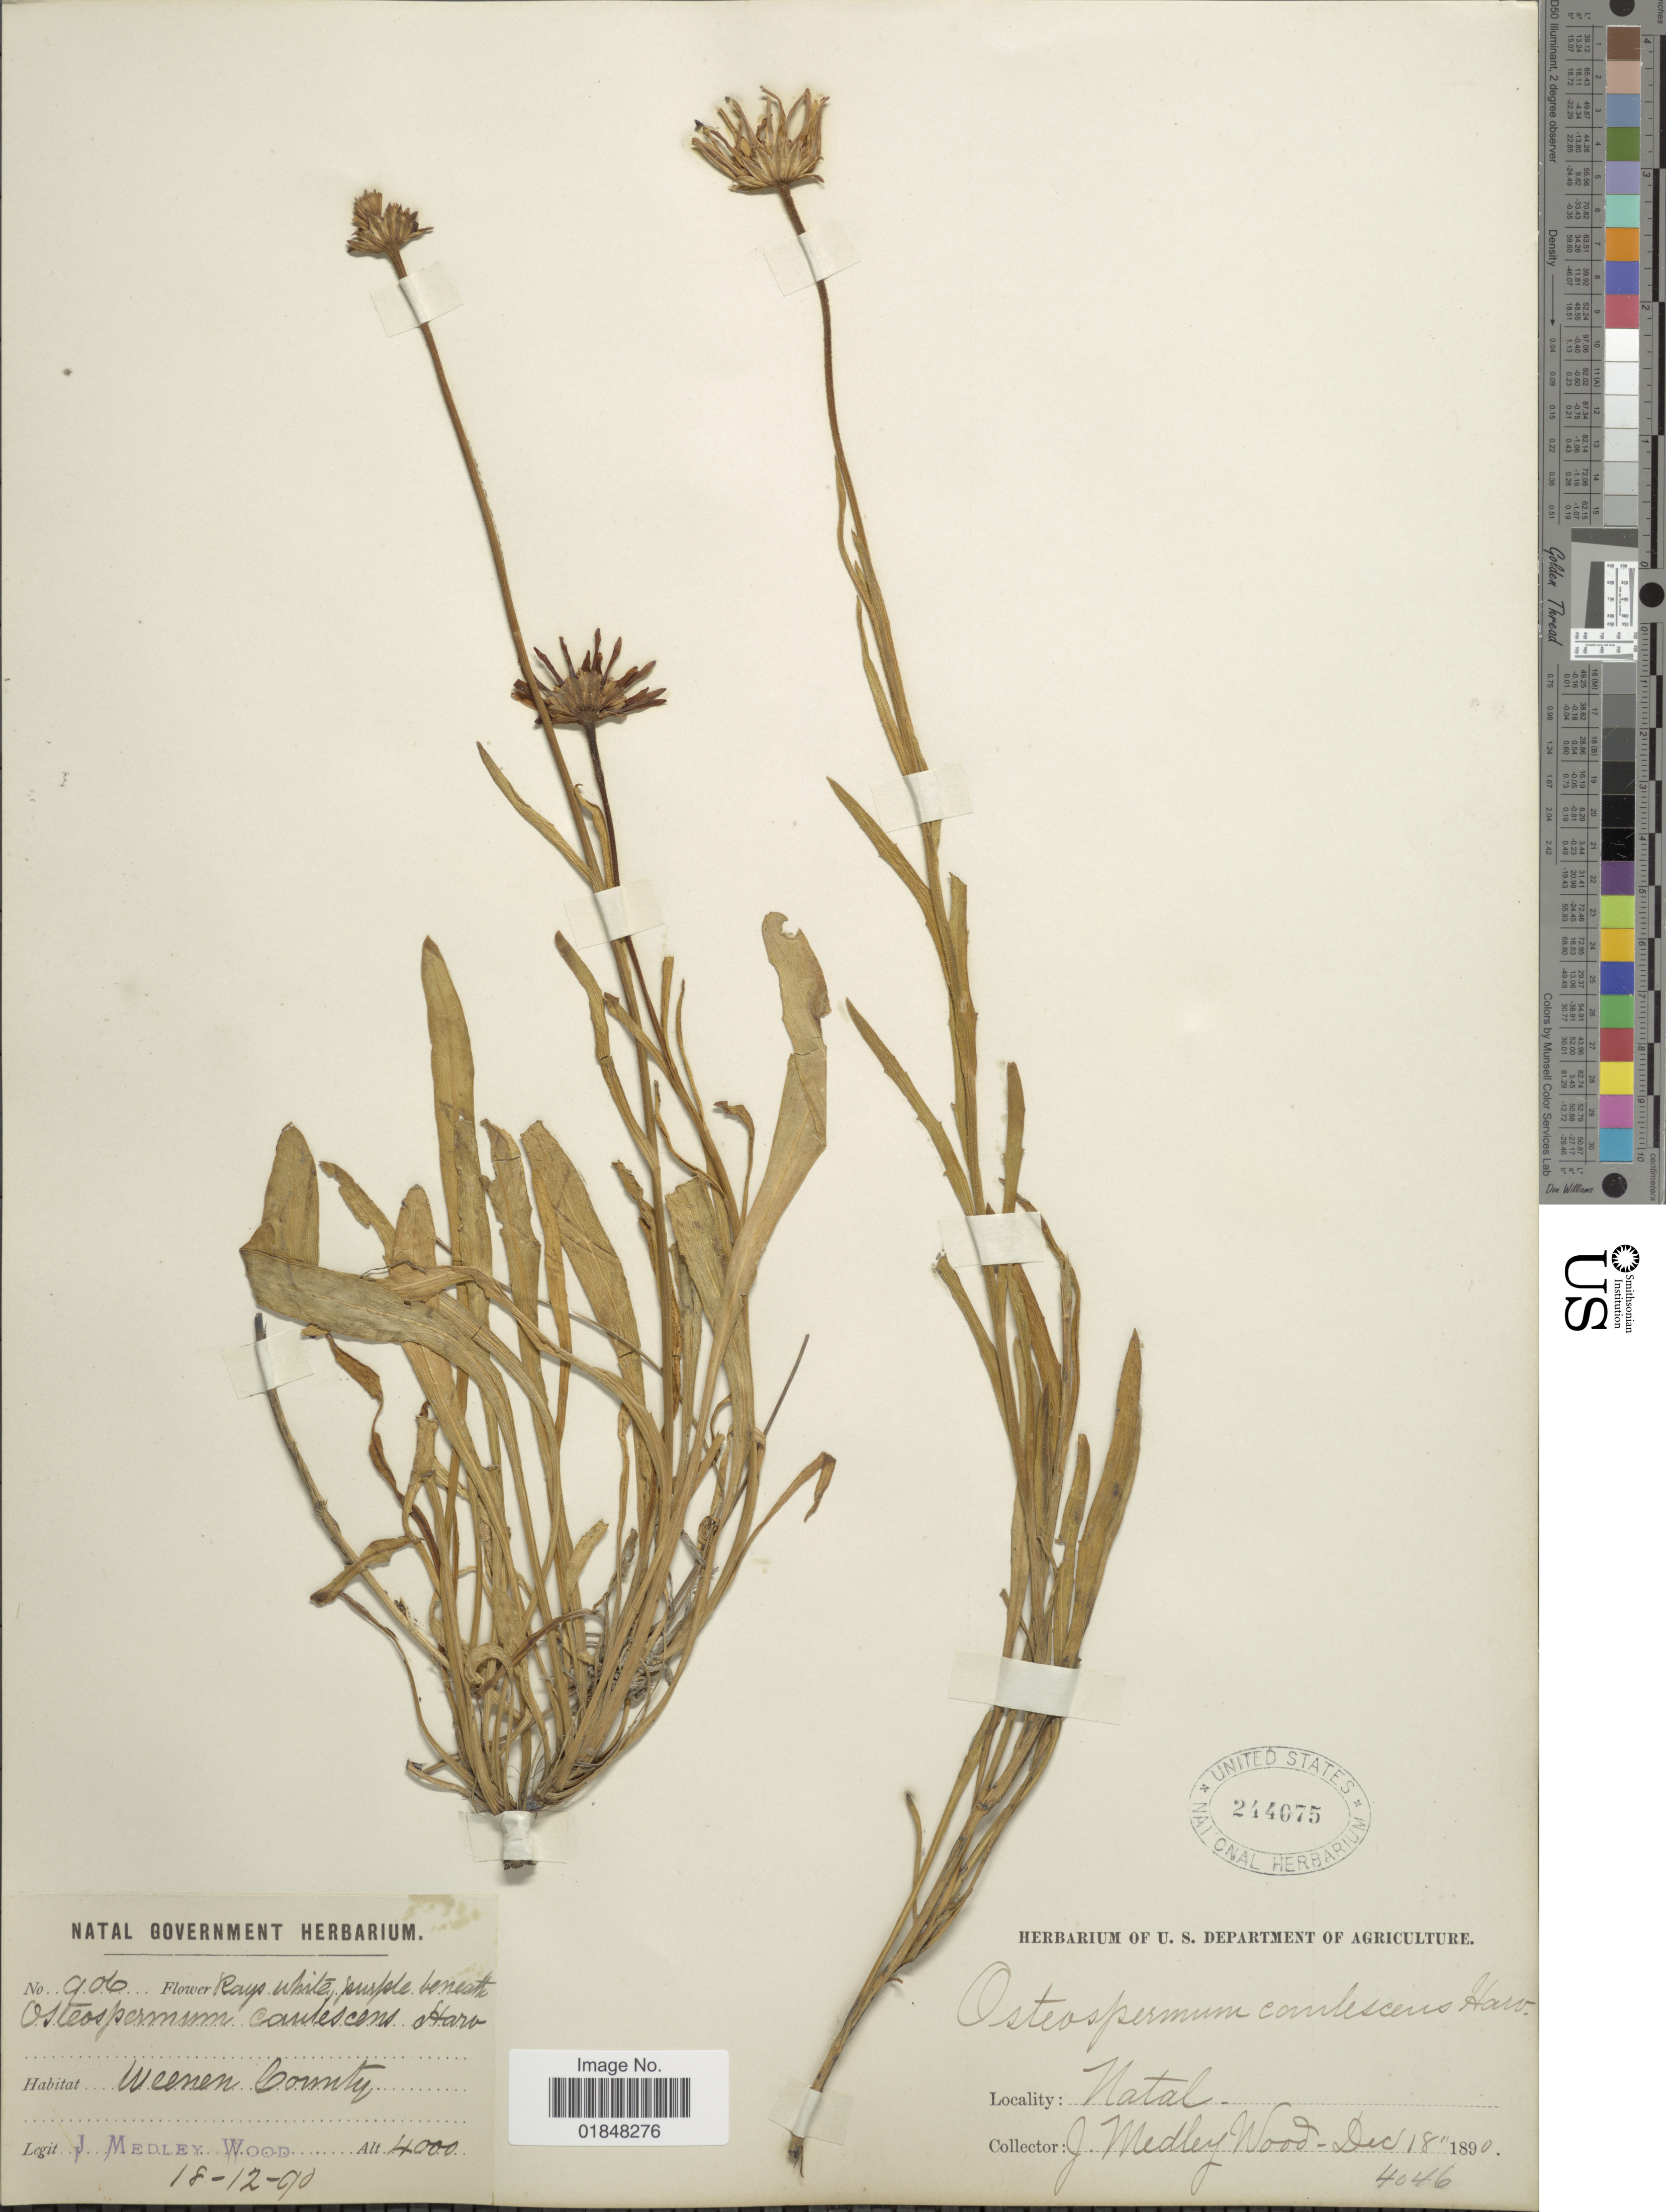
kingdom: Plantae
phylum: Tracheophyta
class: Magnoliopsida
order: Asterales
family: Asteraceae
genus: Dimorphotheca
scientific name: Dimorphotheca caulescens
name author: Harv.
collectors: J. Medley Wood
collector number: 906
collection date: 1890-12-18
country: South Africa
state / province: KwaZulu-Natal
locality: Weenen County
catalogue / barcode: US 244075